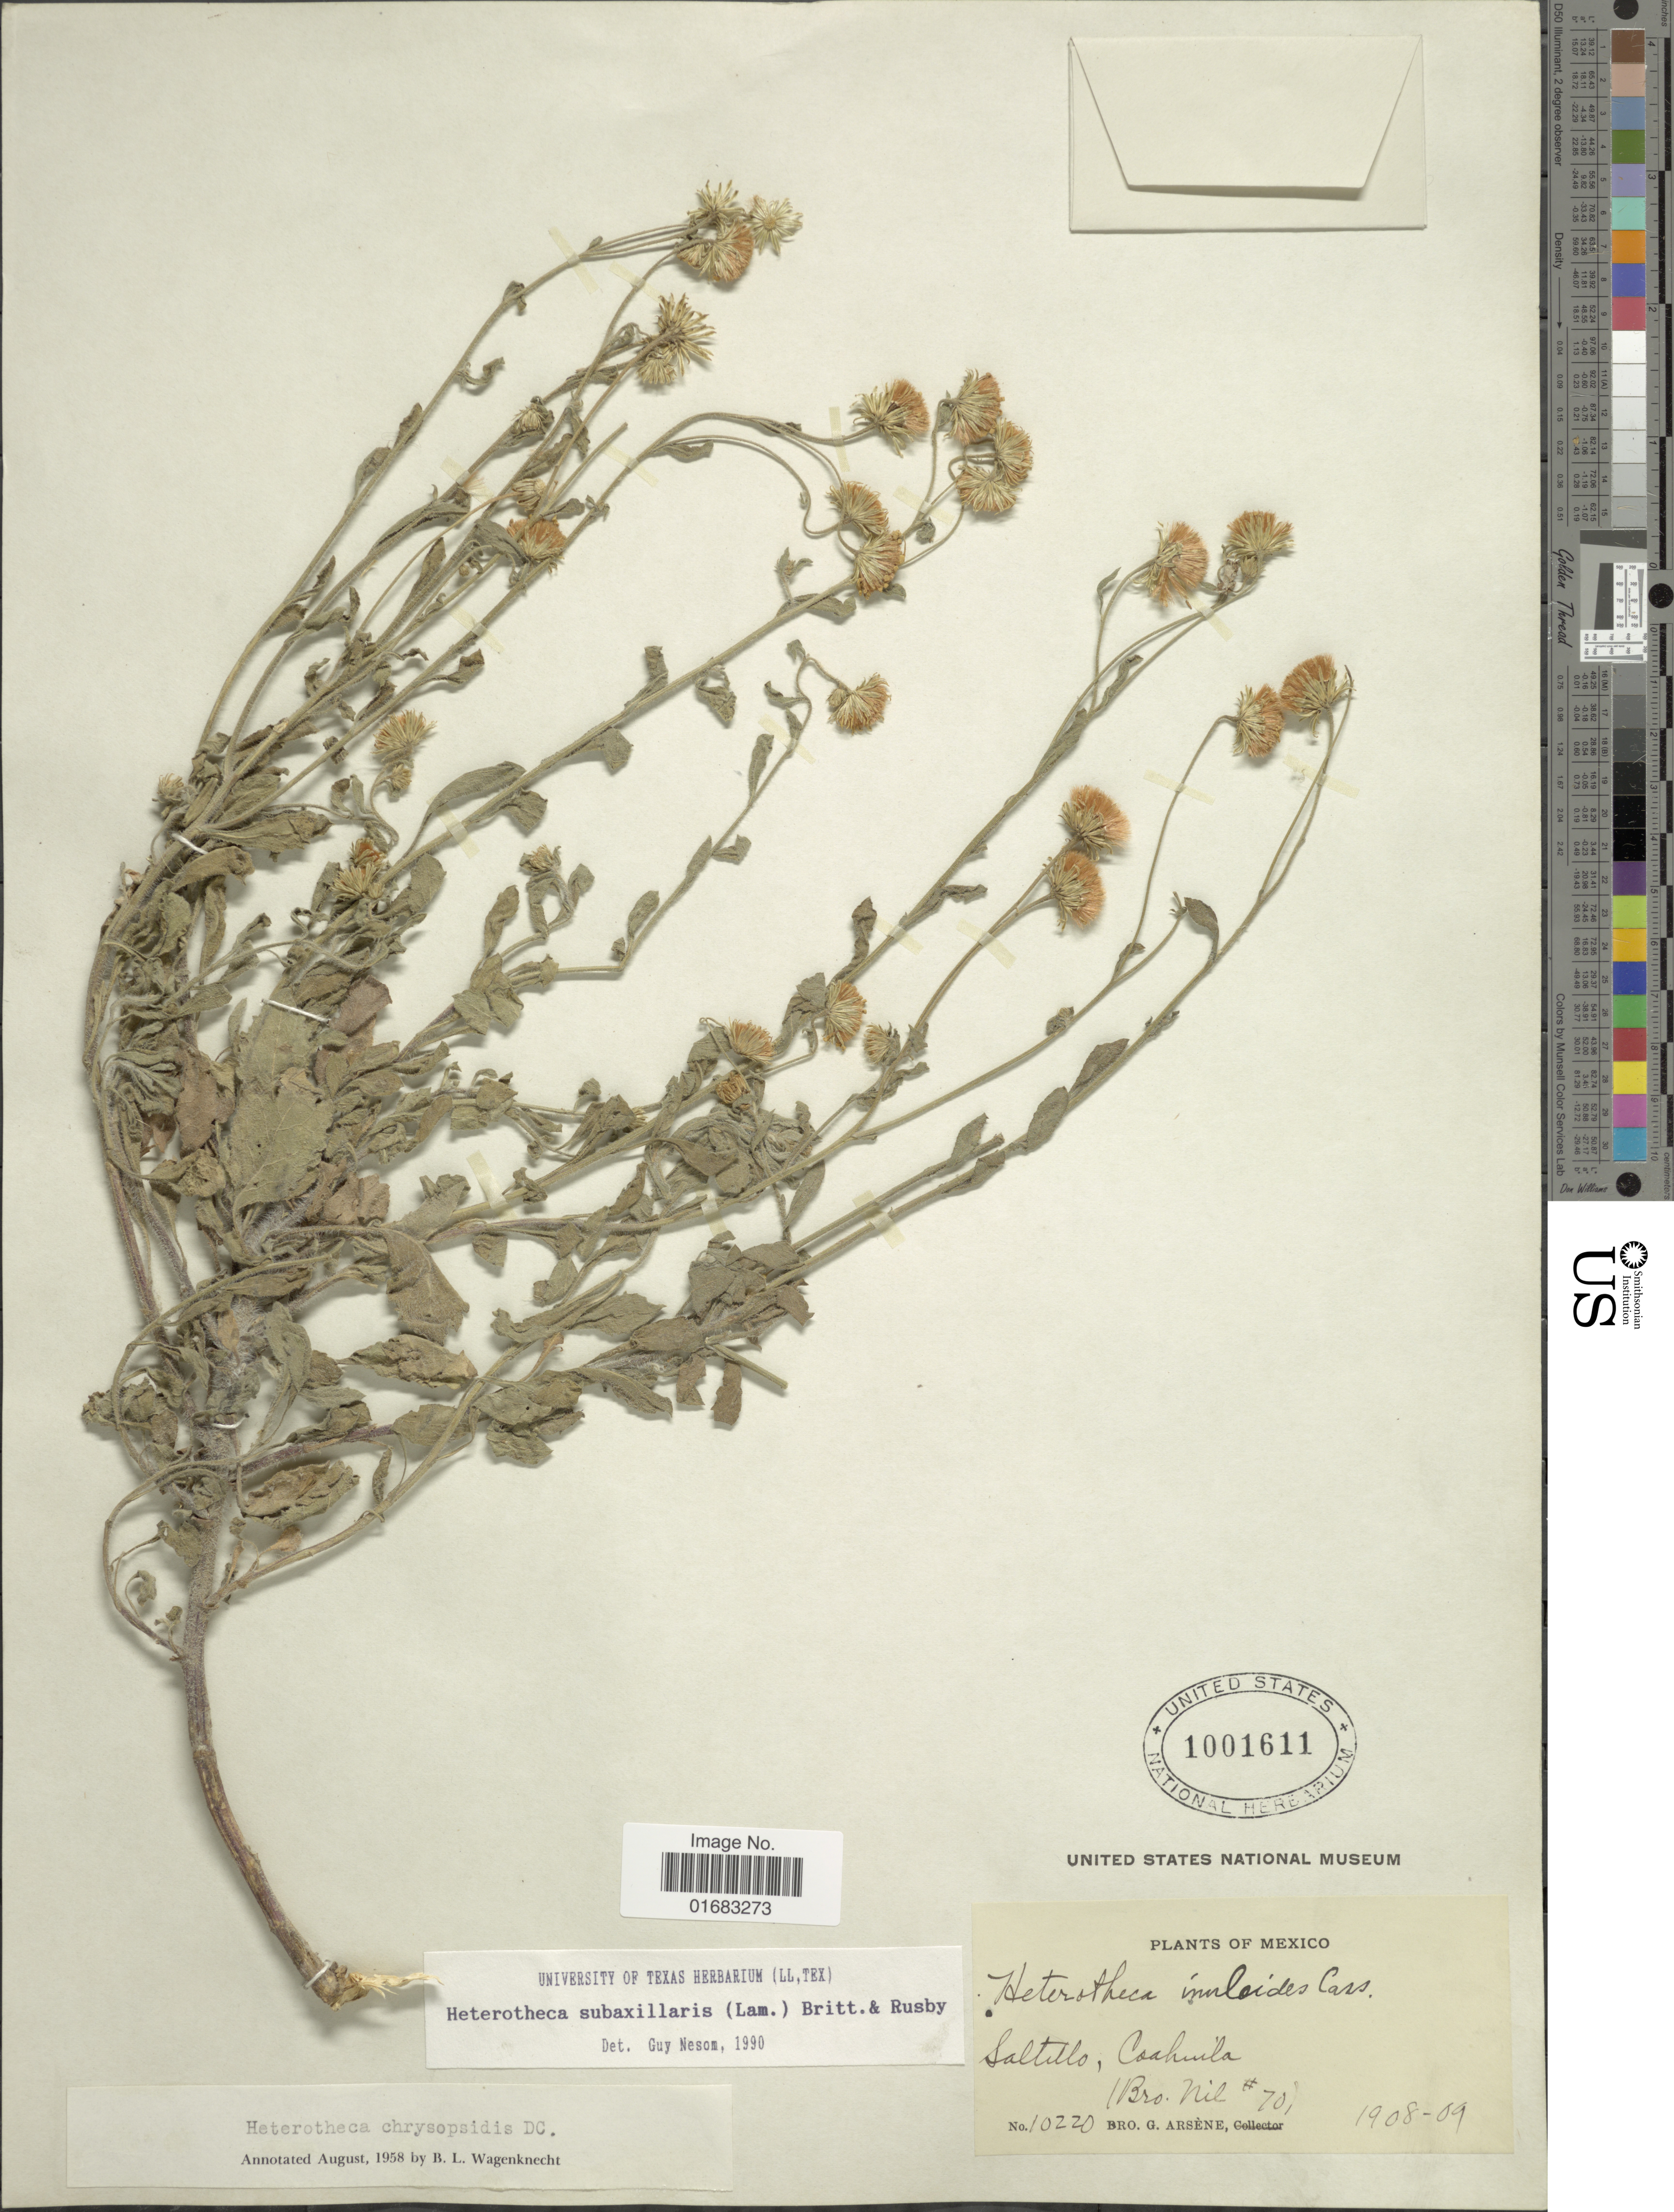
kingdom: Plantae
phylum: Tracheophyta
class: Magnoliopsida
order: Asterales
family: Asteraceae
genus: Heterotheca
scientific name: Heterotheca subaxillaris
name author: (Lam.) Britton & Rusby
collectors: Bro. G. Arsène & Bro. Nil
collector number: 10220/70?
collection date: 1908/1909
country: Mexico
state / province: Coahuila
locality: Saltulo, Coahuila, Mexico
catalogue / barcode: US 1001611